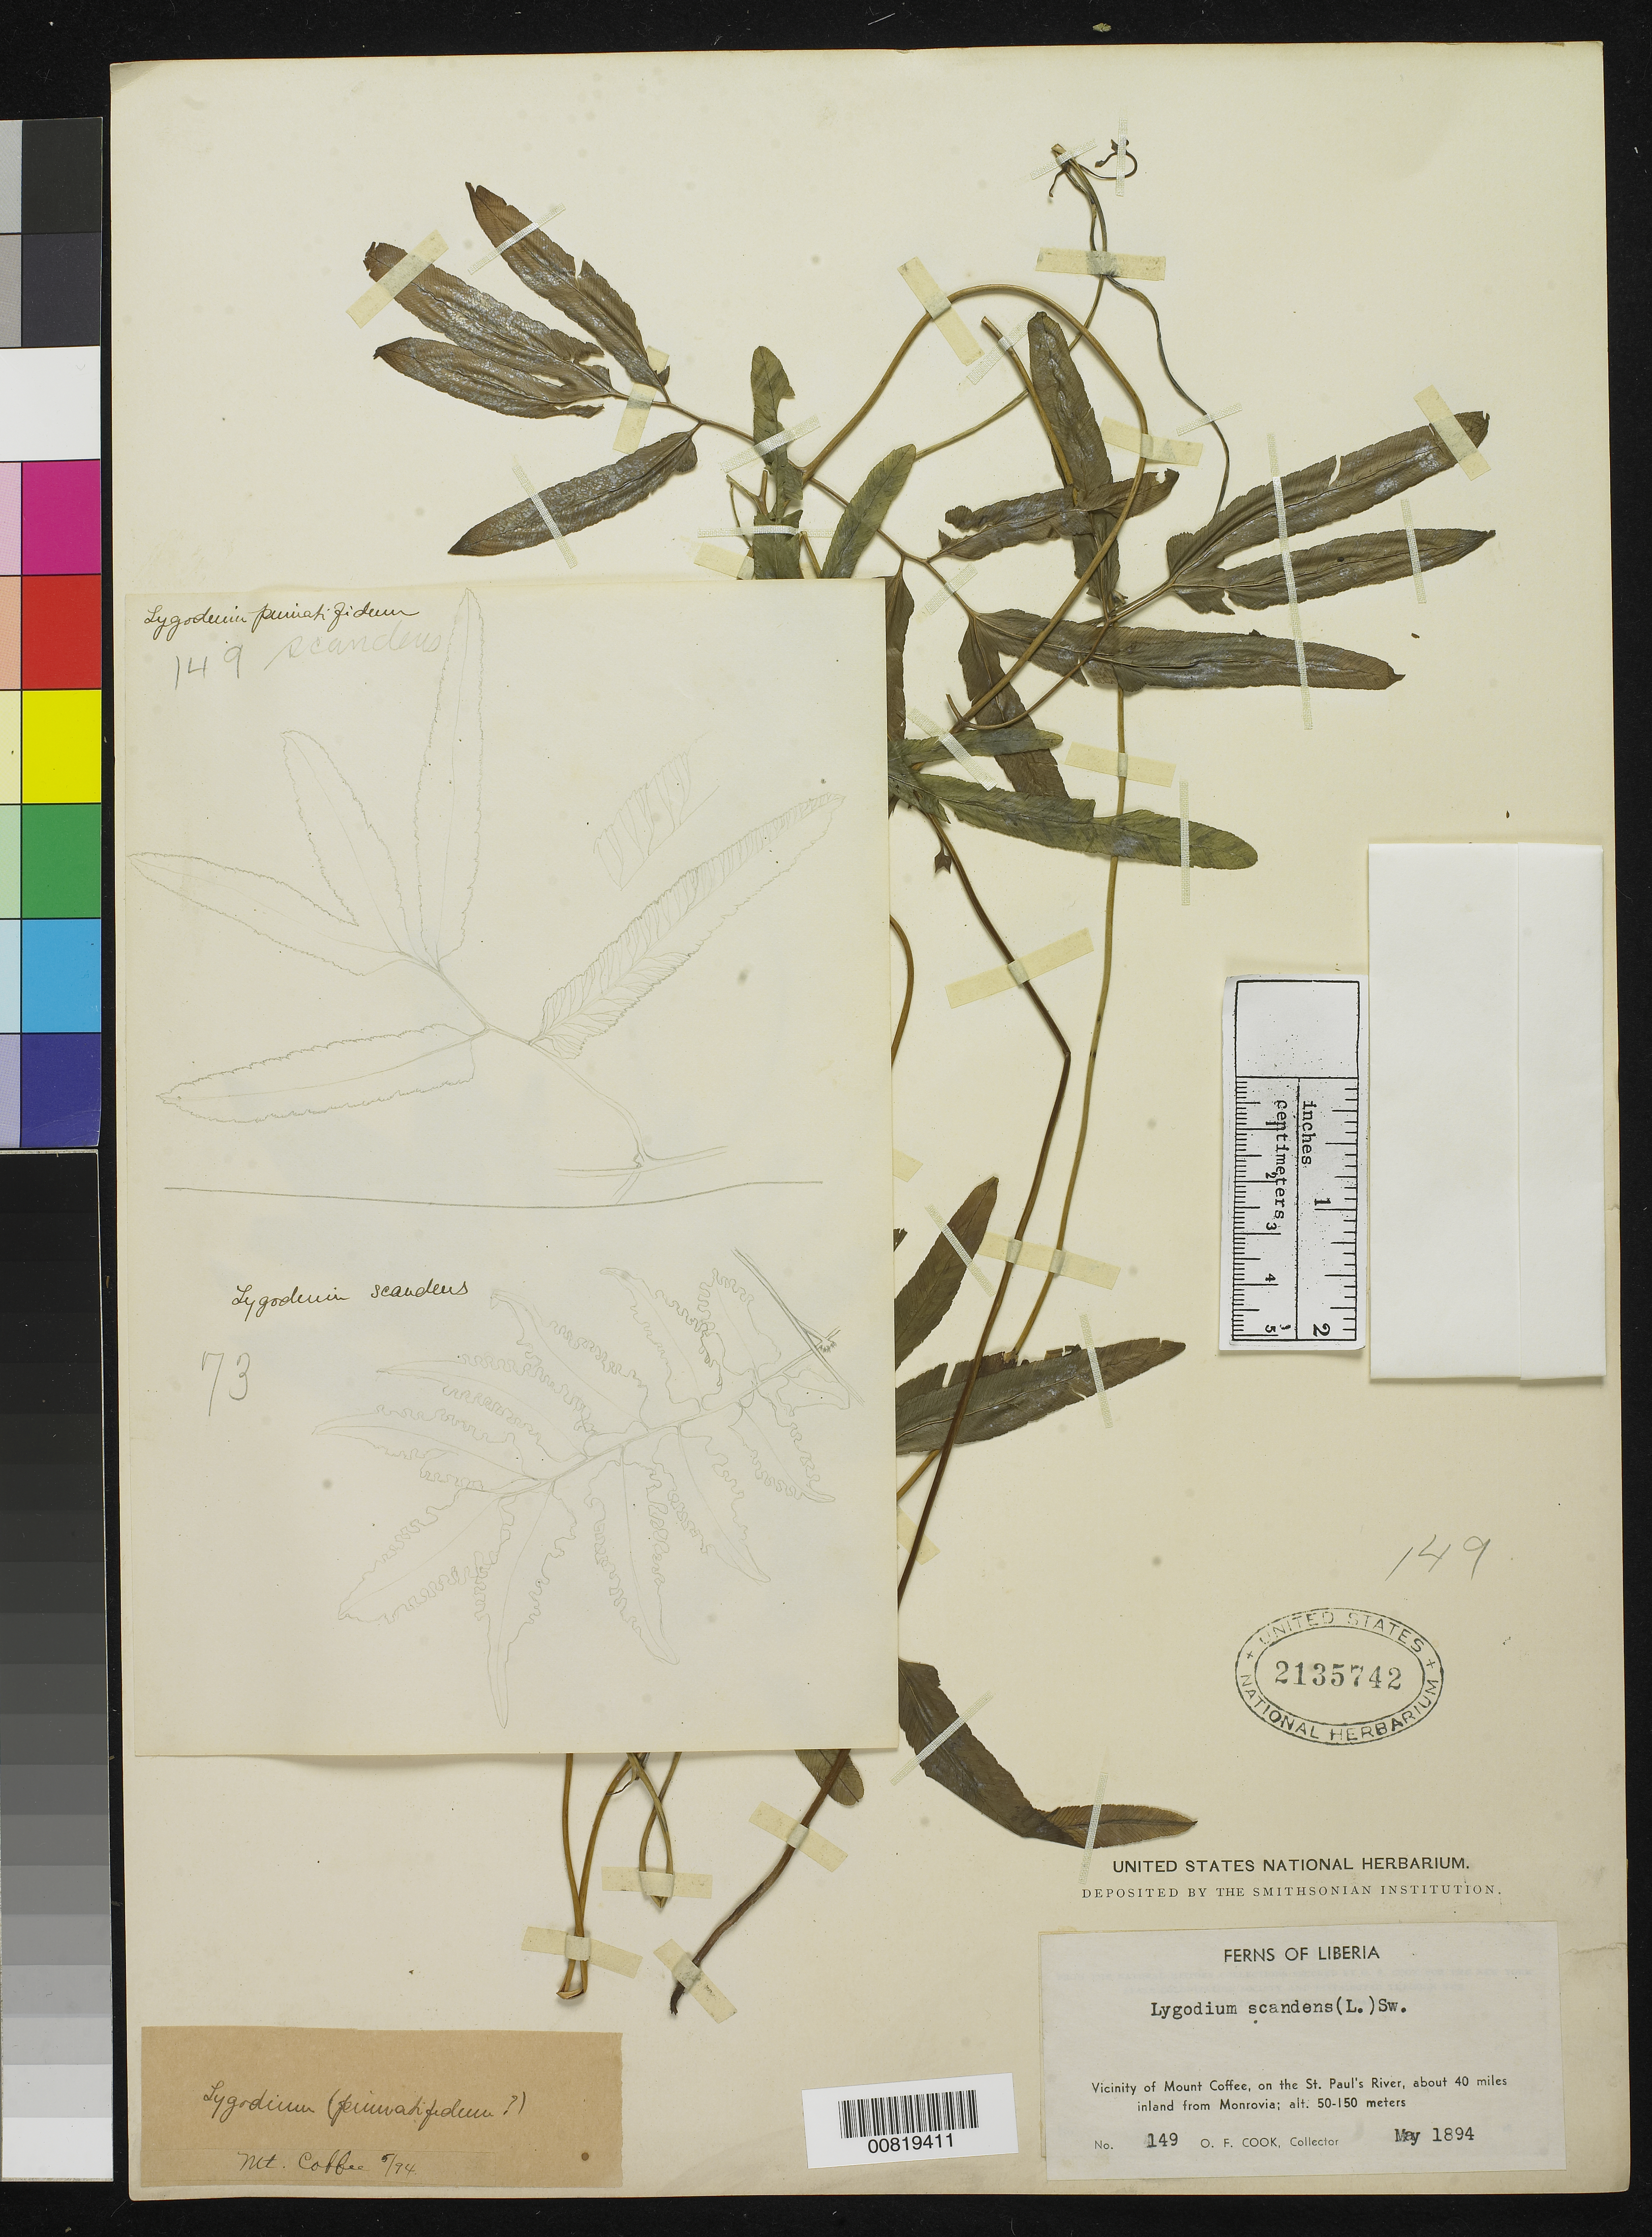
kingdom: Plantae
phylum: Tracheophyta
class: Polypodiopsida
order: Schizaeales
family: Lygodiaceae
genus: Lygodium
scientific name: Lygodium microphyllum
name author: (Cav.) R. Br.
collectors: O. F. Cook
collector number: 149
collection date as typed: May 1894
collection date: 1894-05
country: Liberia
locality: Vicinity of Mt. Coffee, on the St. Paul's River, about 40 miles inland from Monrovia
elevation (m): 50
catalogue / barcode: US 2135742